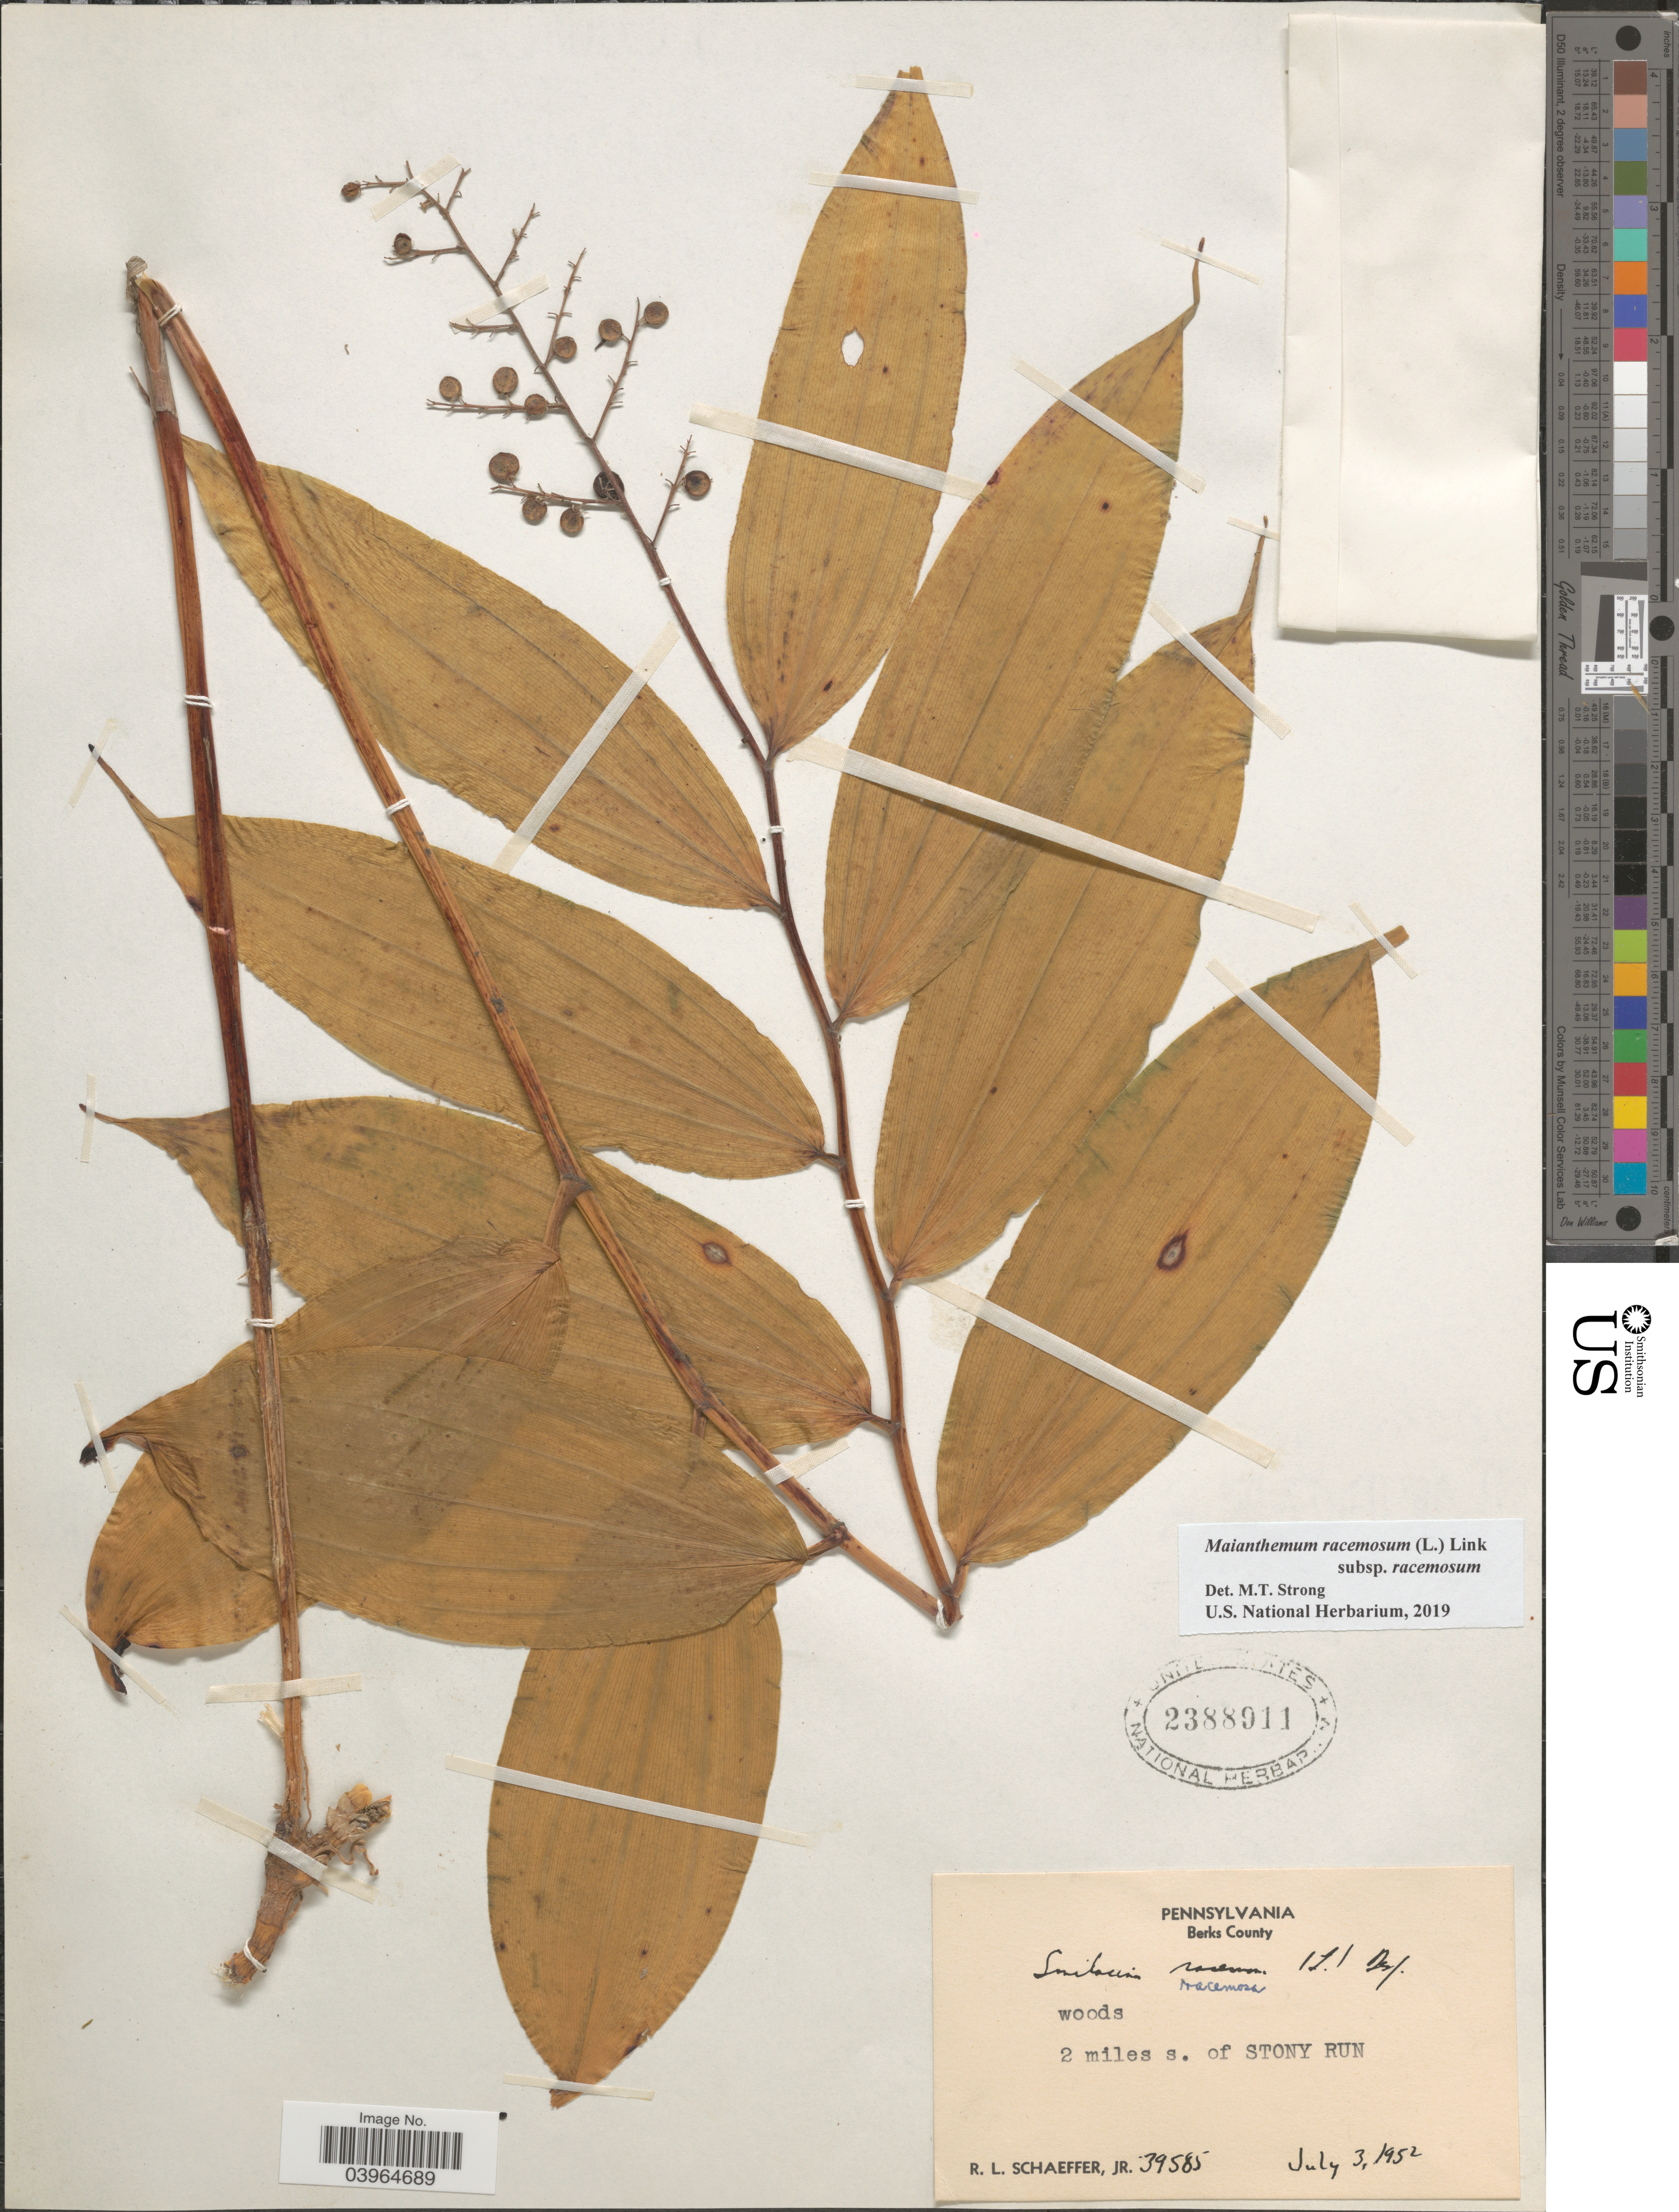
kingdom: Plantae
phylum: Tracheophyta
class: Liliopsida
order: Asparagales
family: Asparagaceae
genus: Maianthemum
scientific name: Maianthemum racemosum subsp. racemosum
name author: (L.) Link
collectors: R. L. Schaeffer Jr.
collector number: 39585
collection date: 1952-07-03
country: United States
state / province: Pennsylvania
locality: Berks County. 2 miles s. of Stony Run.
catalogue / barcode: US 2388911